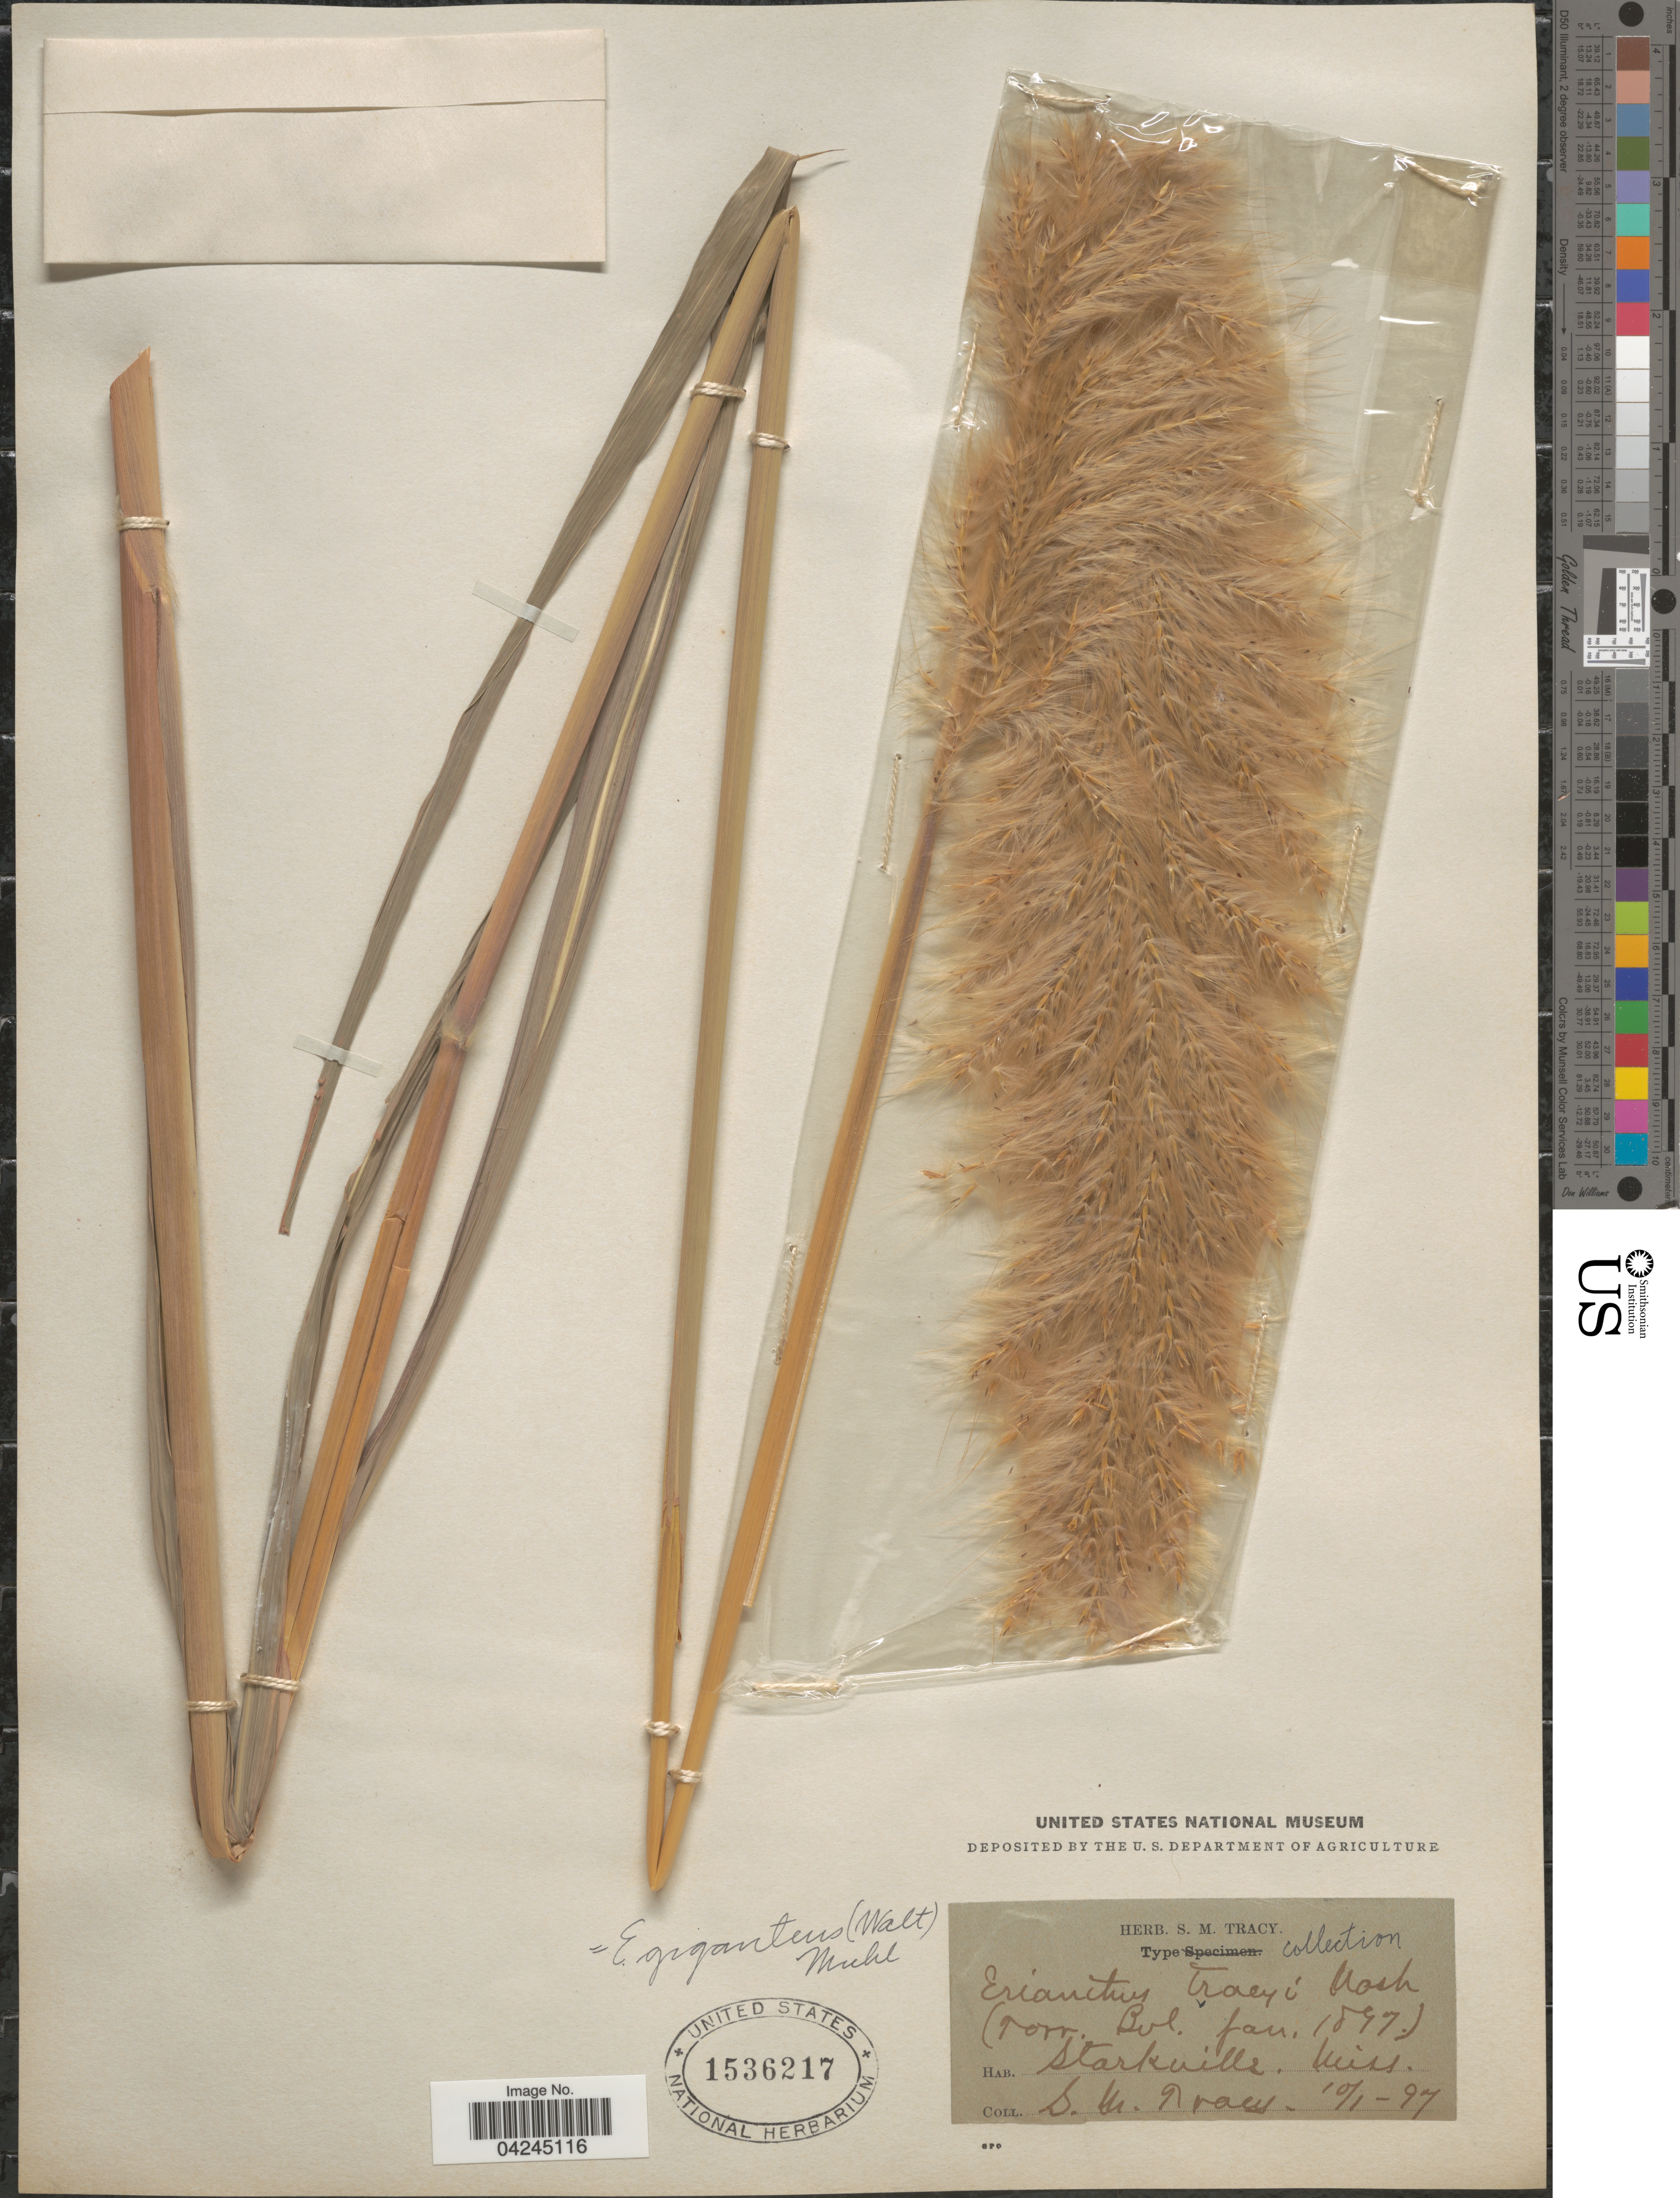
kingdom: Plantae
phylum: Tracheophyta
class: Liliopsida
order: Poales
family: Poaceae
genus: Erianthus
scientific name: Erianthus giganteus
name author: (Walter) P. Beauv.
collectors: S. M. Tracy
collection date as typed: Transcribed d/m/y: 1/10/97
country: United States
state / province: Mississippi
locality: Starkville.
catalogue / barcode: US 1536217